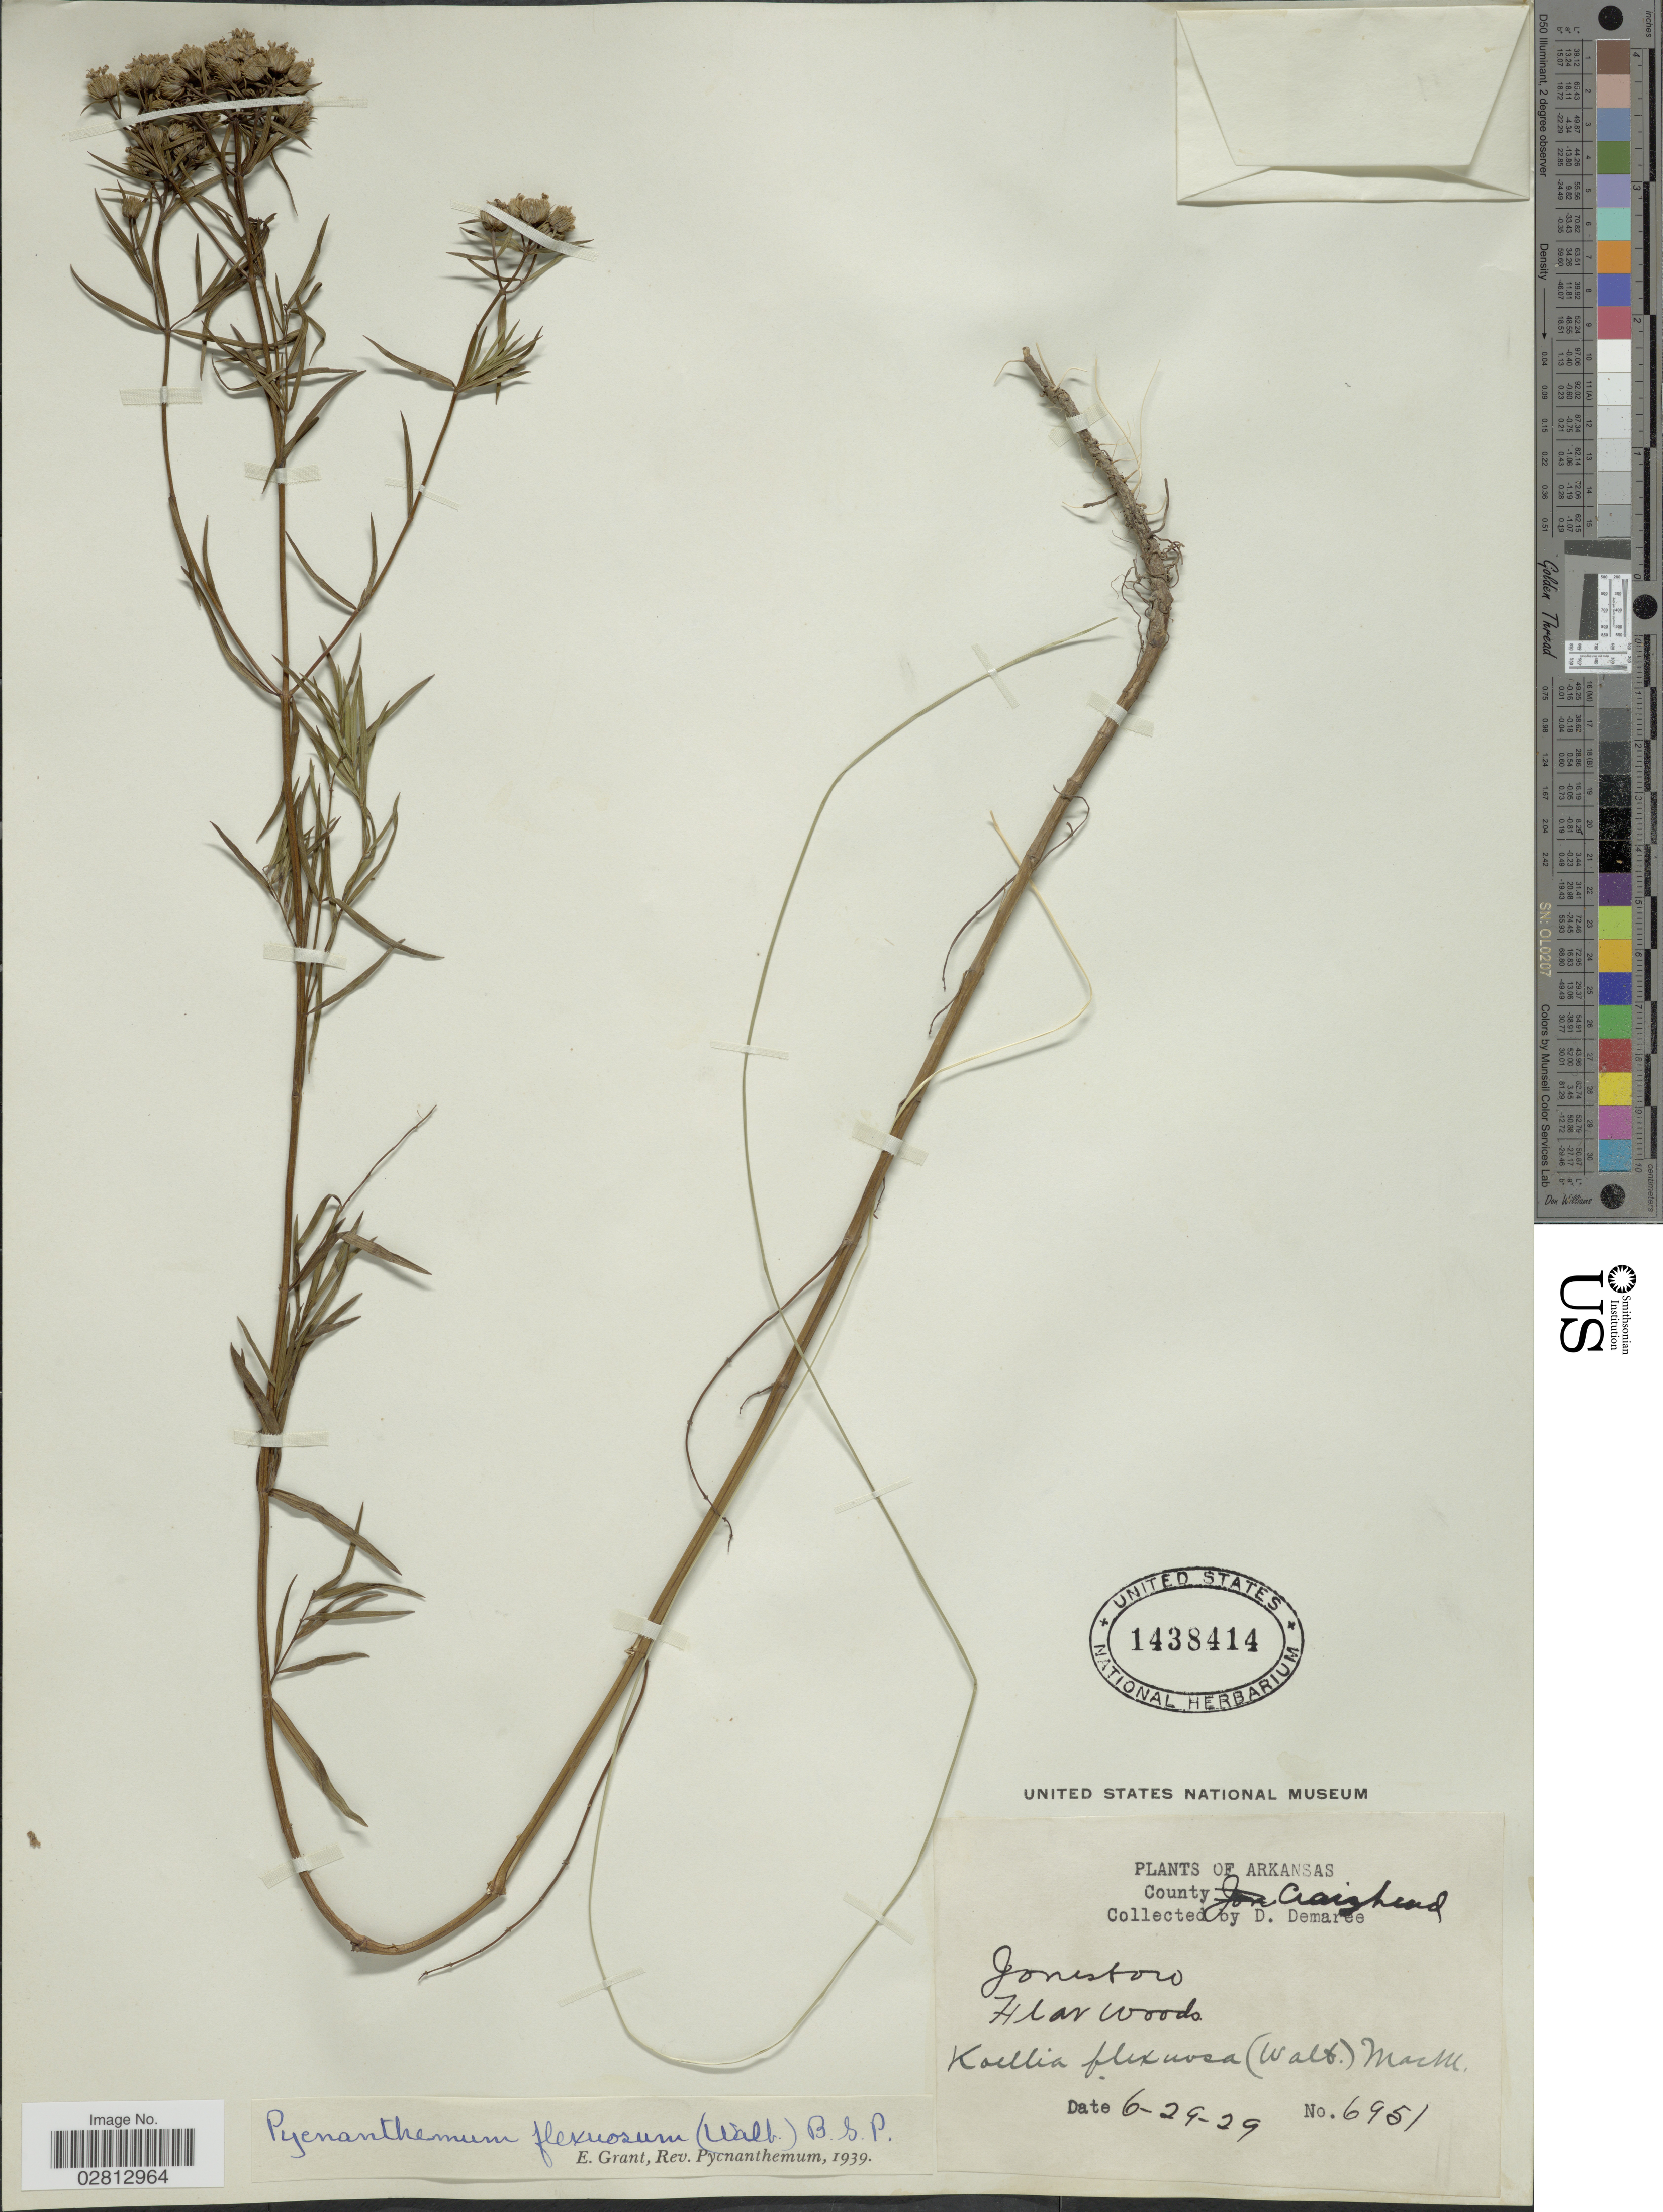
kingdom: Plantae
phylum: Tracheophyta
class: Magnoliopsida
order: Lamiales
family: Lamiaceae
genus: Pycnanthemum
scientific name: Pycnanthemum tenuifolium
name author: Schrad.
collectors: D. Demaree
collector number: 6951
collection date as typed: Transcribed d/m/y: 29/6/29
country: United States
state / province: Arkansas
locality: County Craighead, Jonesboro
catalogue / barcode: US 1438414